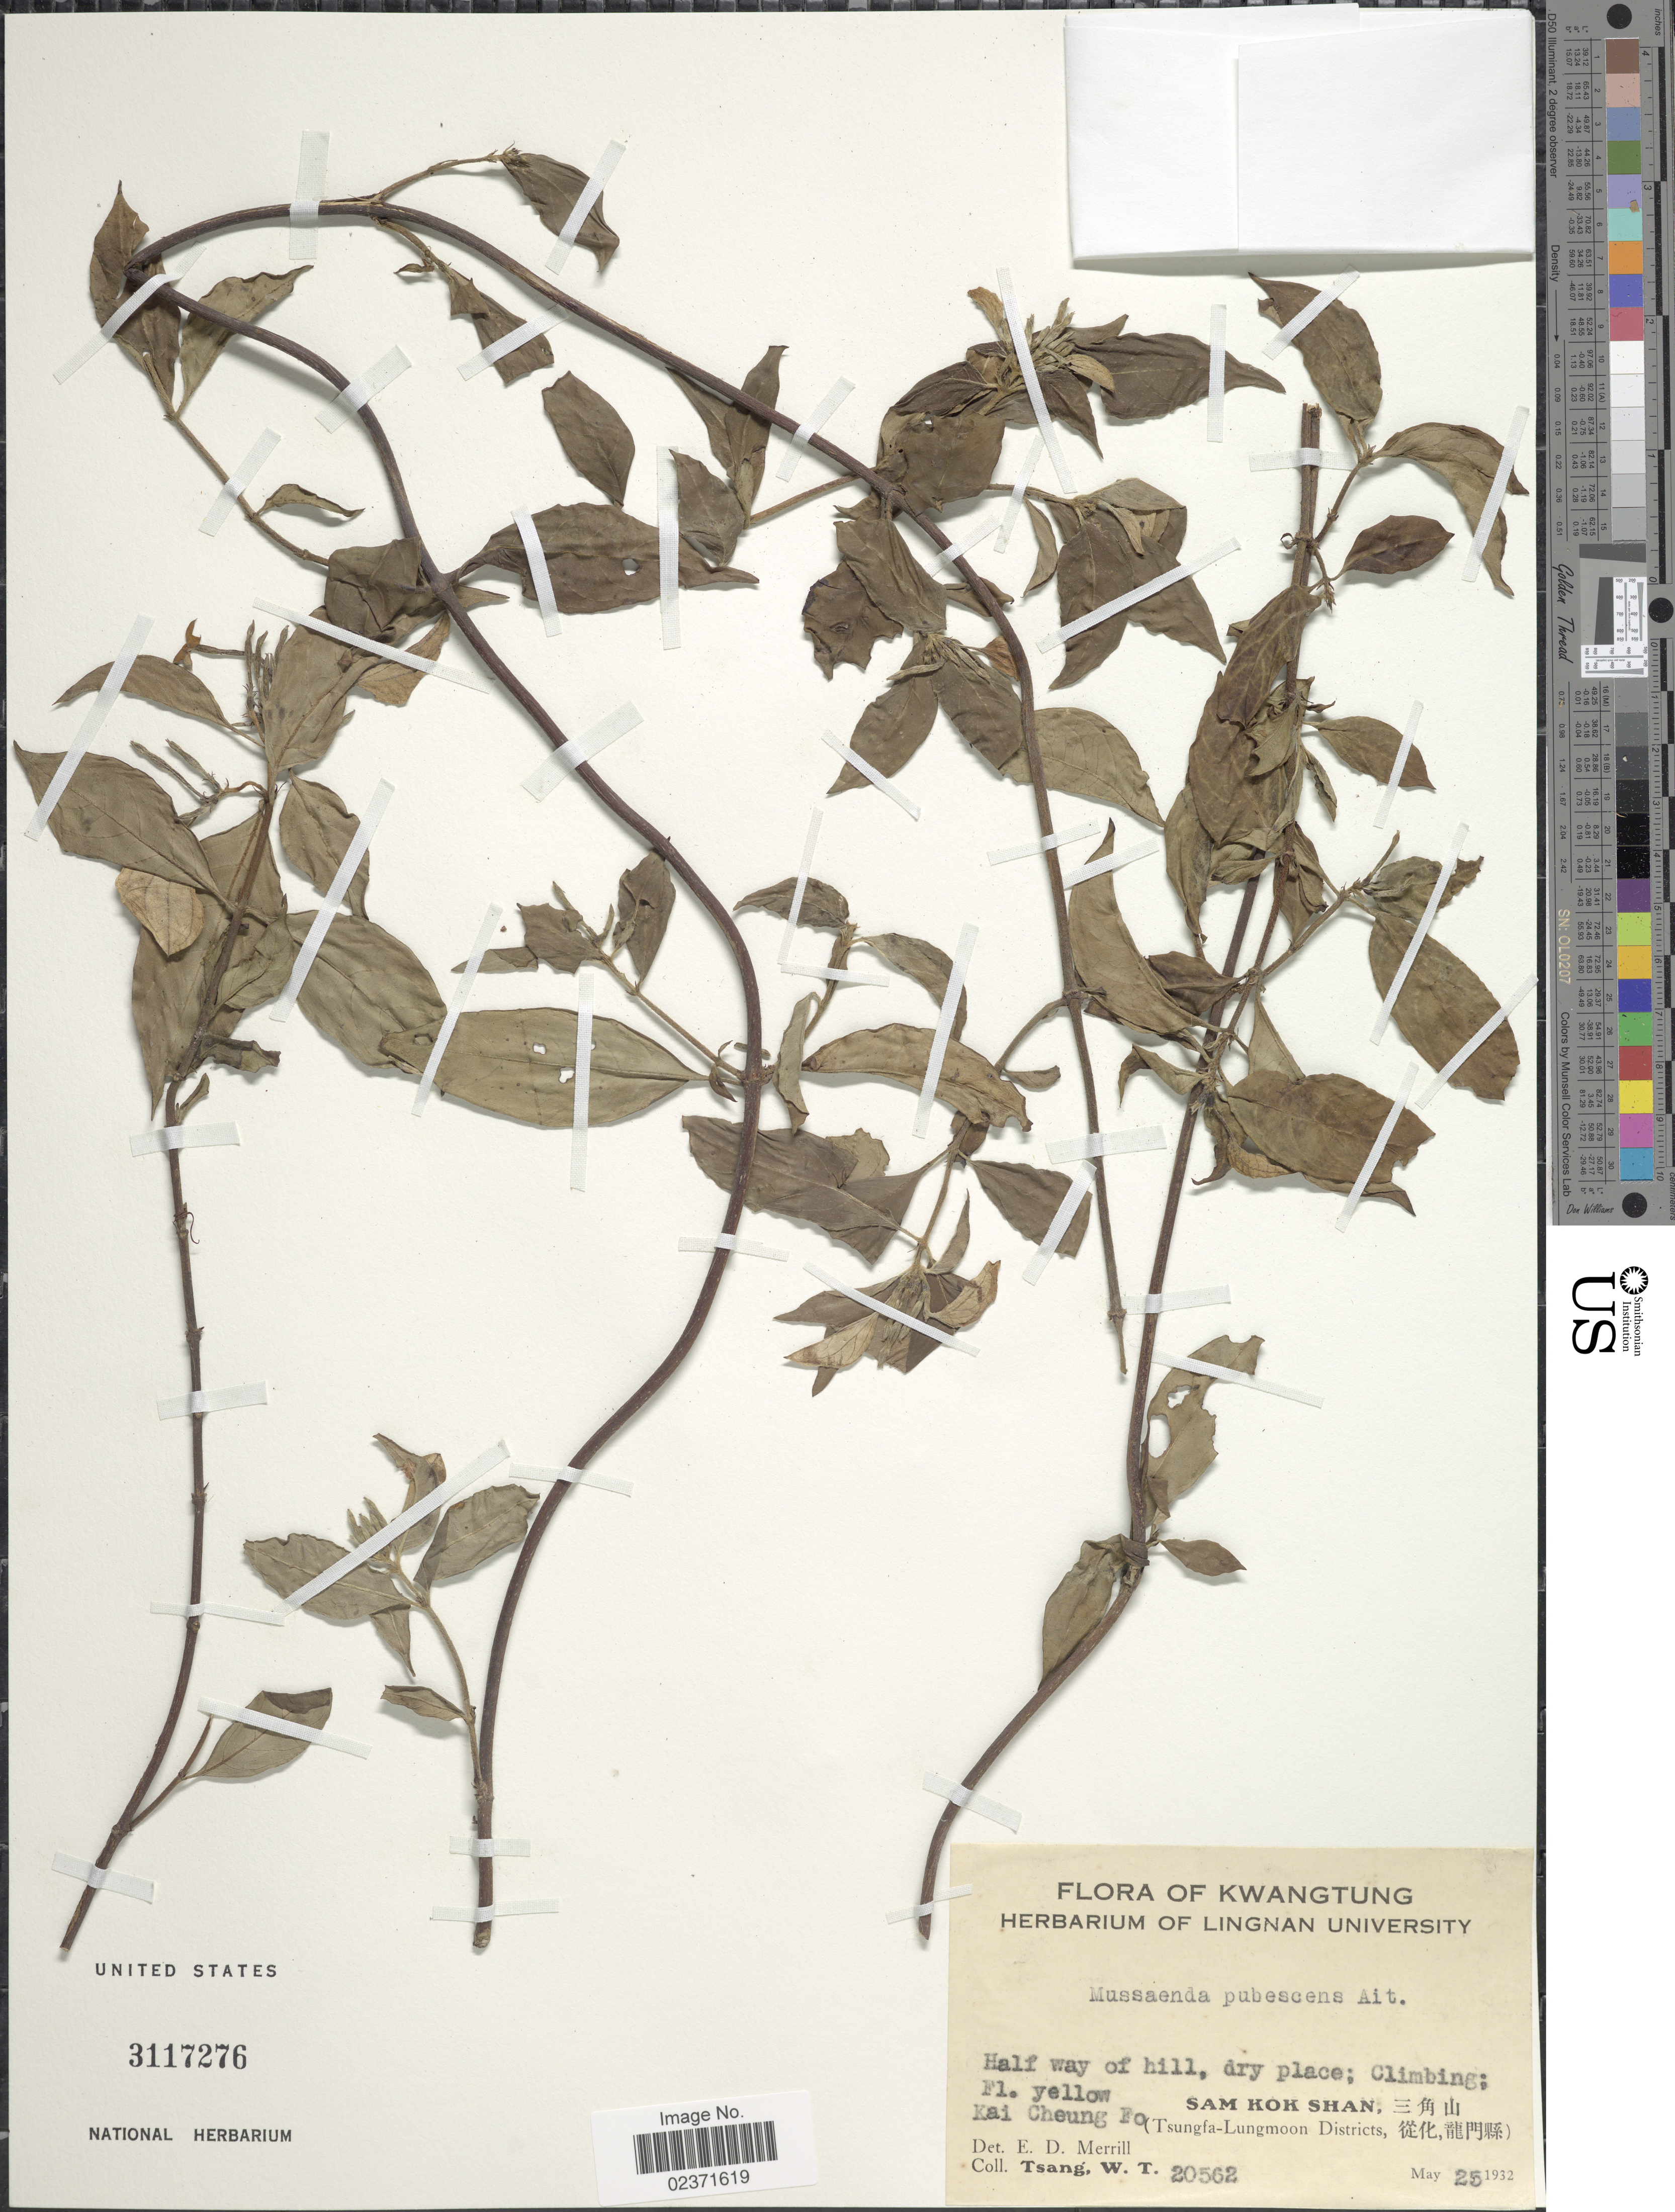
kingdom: Plantae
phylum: Tracheophyta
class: Magnoliopsida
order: Gentianales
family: Rubiaceae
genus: Mussaenda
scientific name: Mussaenda pubescens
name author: W.T. Aiton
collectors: W. T. Tsang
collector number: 20562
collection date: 1932-05-25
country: China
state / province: Guangdong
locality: Kwangtung. Kai Cheung Fo. Sam Kok Shan (Tsungfa-Lungmoon Districts)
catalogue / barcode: US 3117276